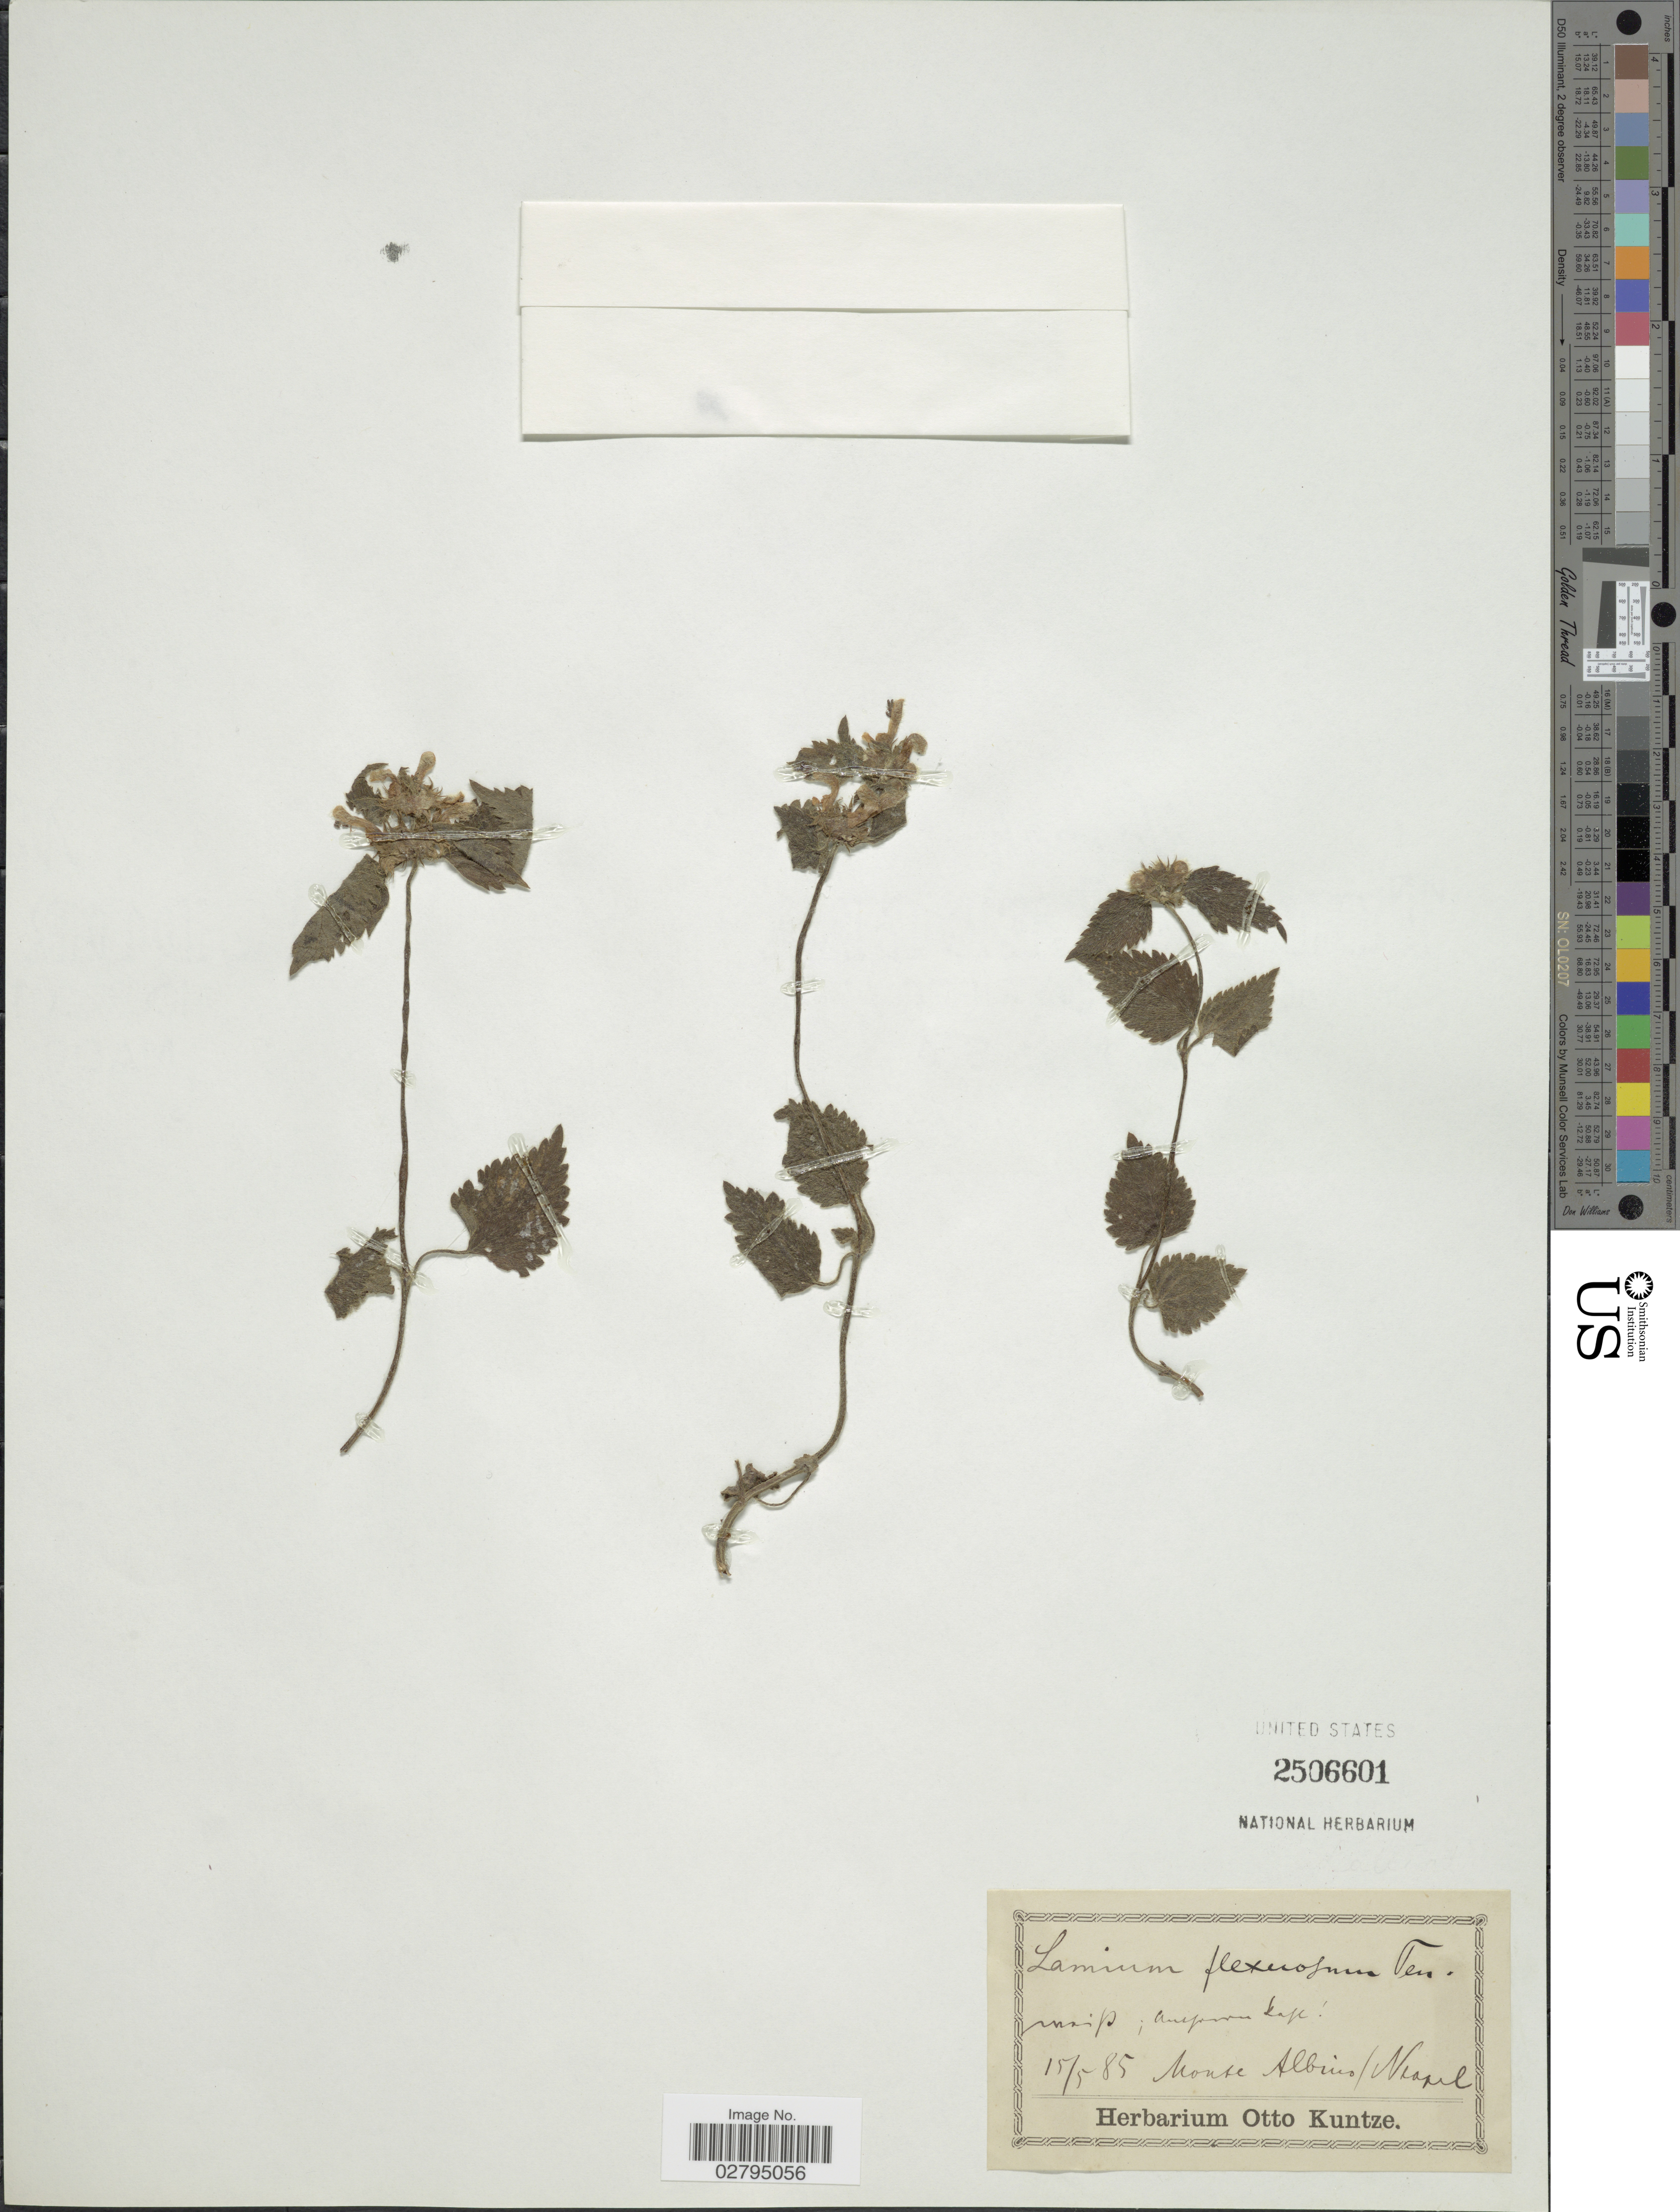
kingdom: Plantae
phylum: Tracheophyta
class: Magnoliopsida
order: Lamiales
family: Lamiaceae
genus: Lamium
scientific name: Lamium flexuosum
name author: Ten.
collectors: ex herb. Otto Kuntze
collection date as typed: Transcribed d/m/y: 15/5/85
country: Italy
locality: Monte Albino/Neapel.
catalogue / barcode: US 2506601